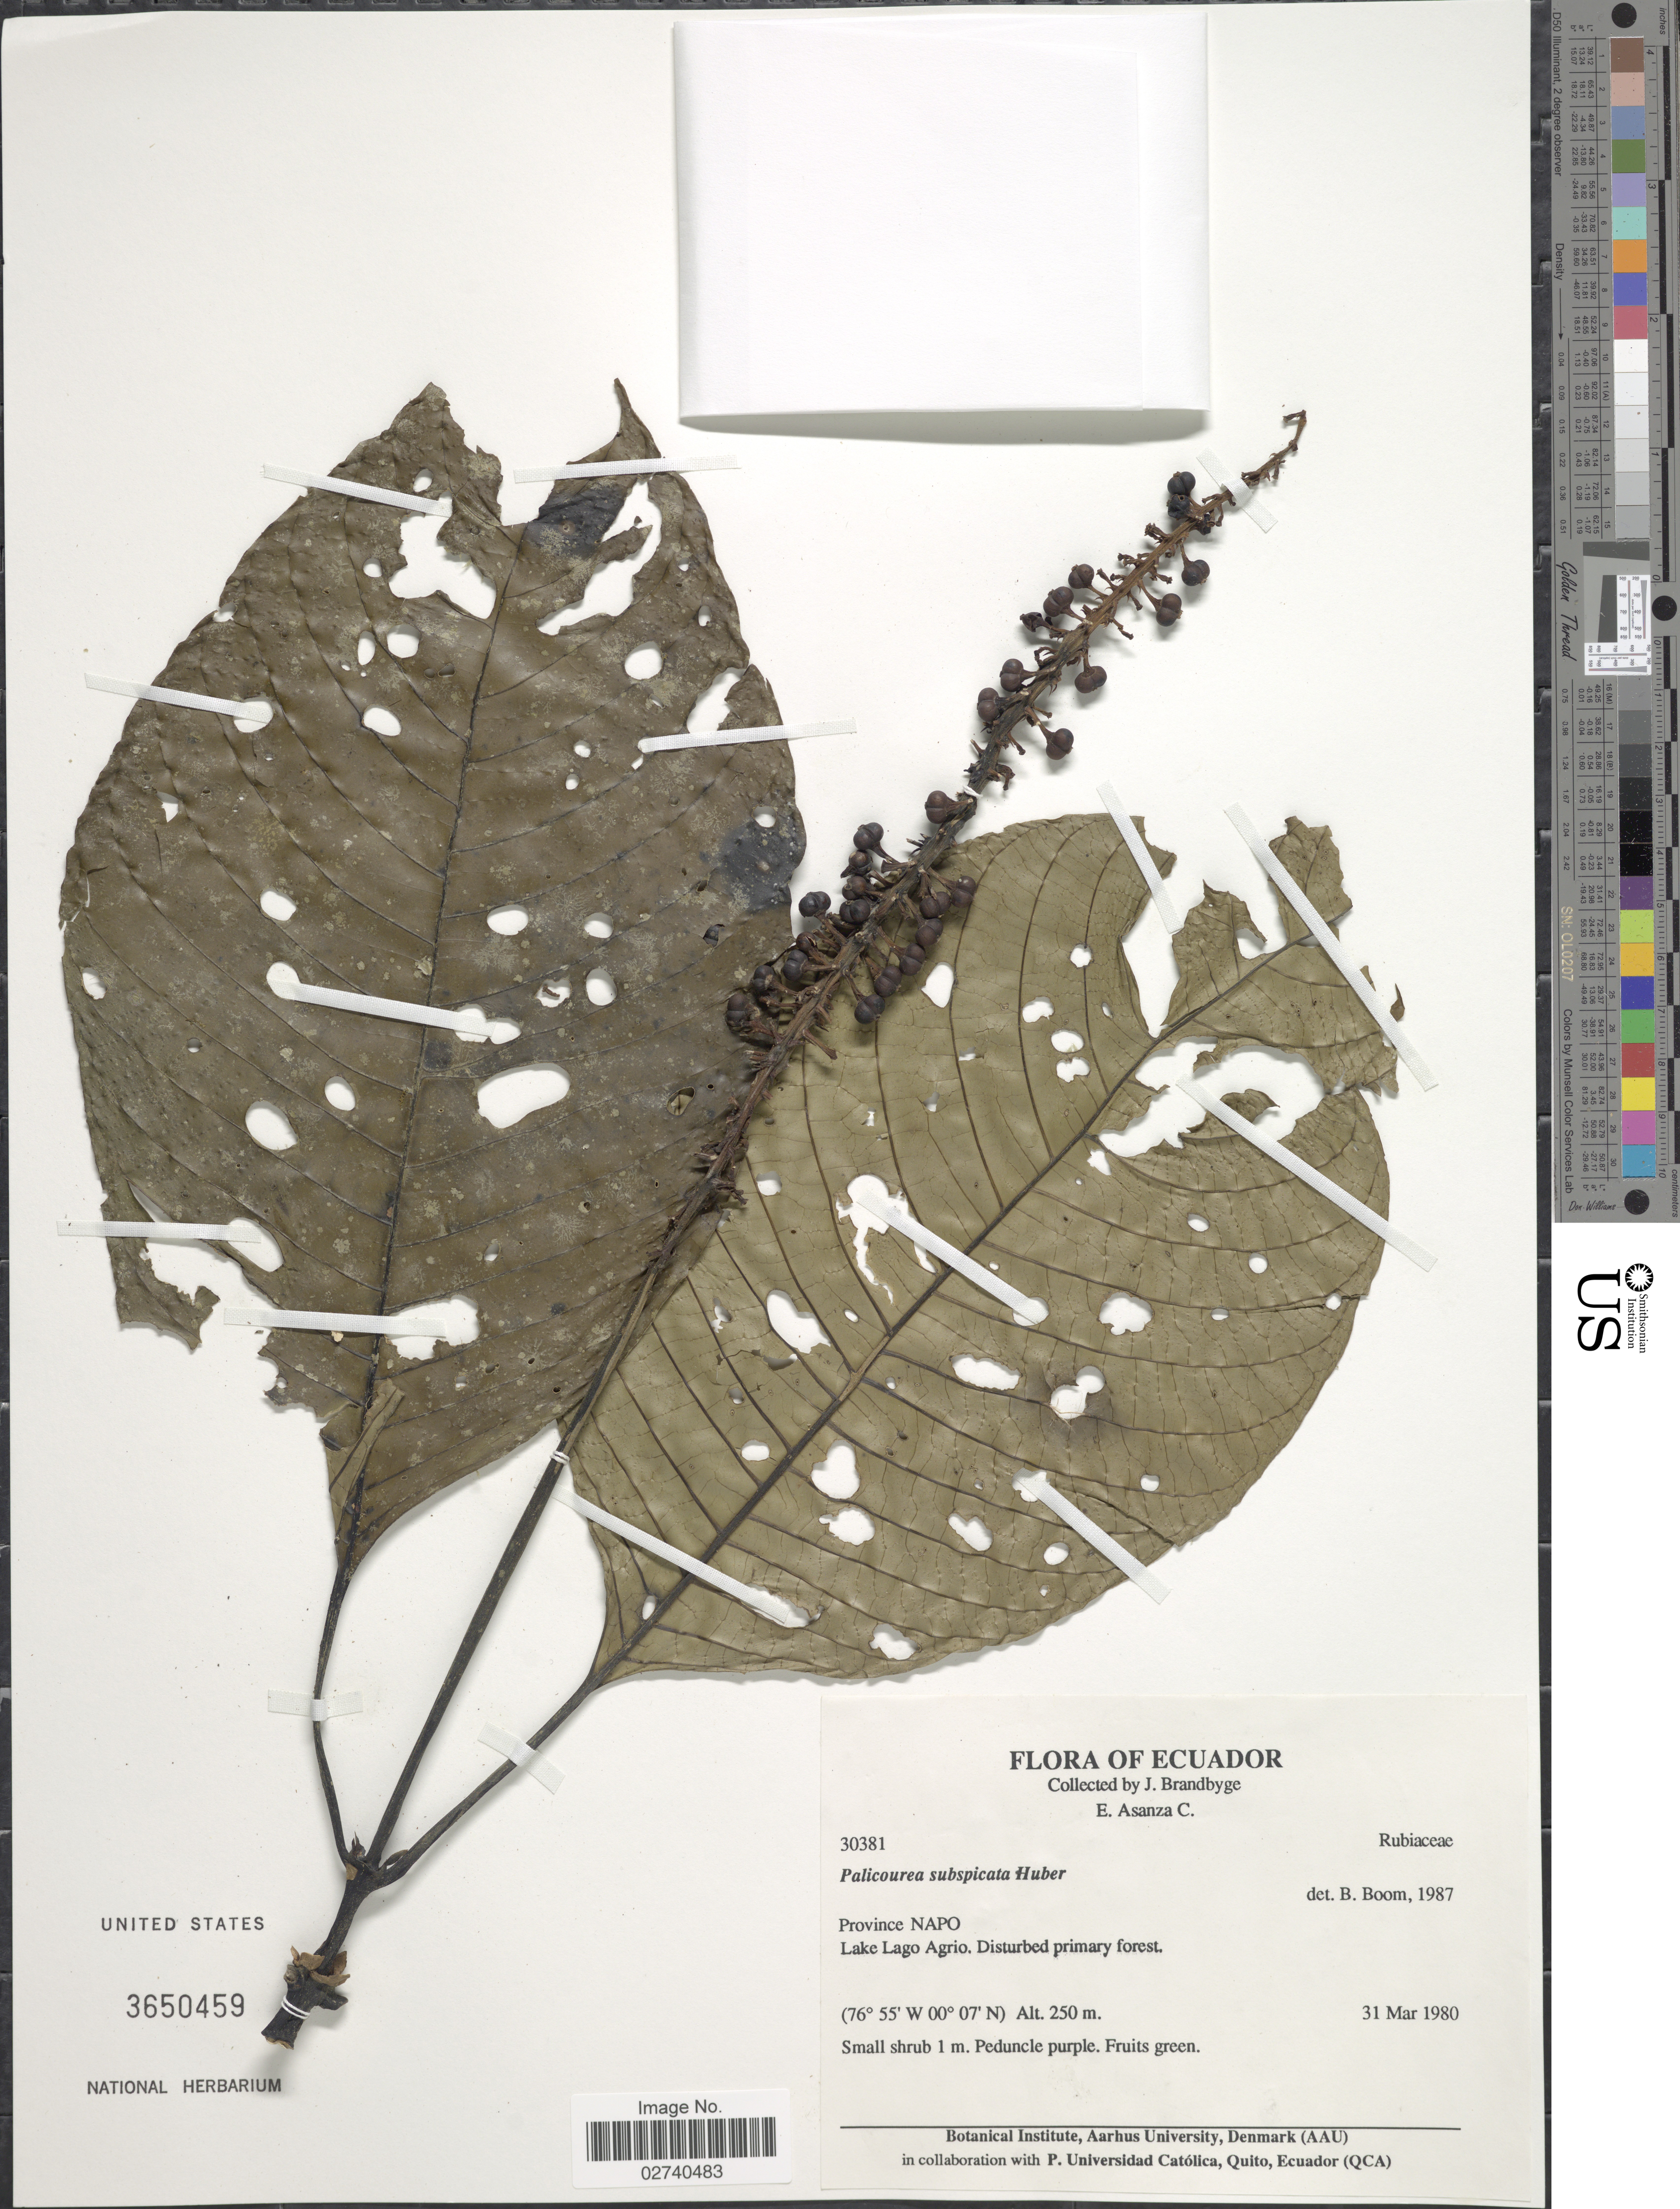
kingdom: Plantae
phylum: Tracheophyta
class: Magnoliopsida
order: Gentianales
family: Rubiaceae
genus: Palicourea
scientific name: Palicourea subspicata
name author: Huber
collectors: J. Brandbyge & E. Asanza C.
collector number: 30381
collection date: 1980-03-31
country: Ecuador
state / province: Napo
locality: Province Napo. Lake Lago Agrio.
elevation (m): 250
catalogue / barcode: US 3650459